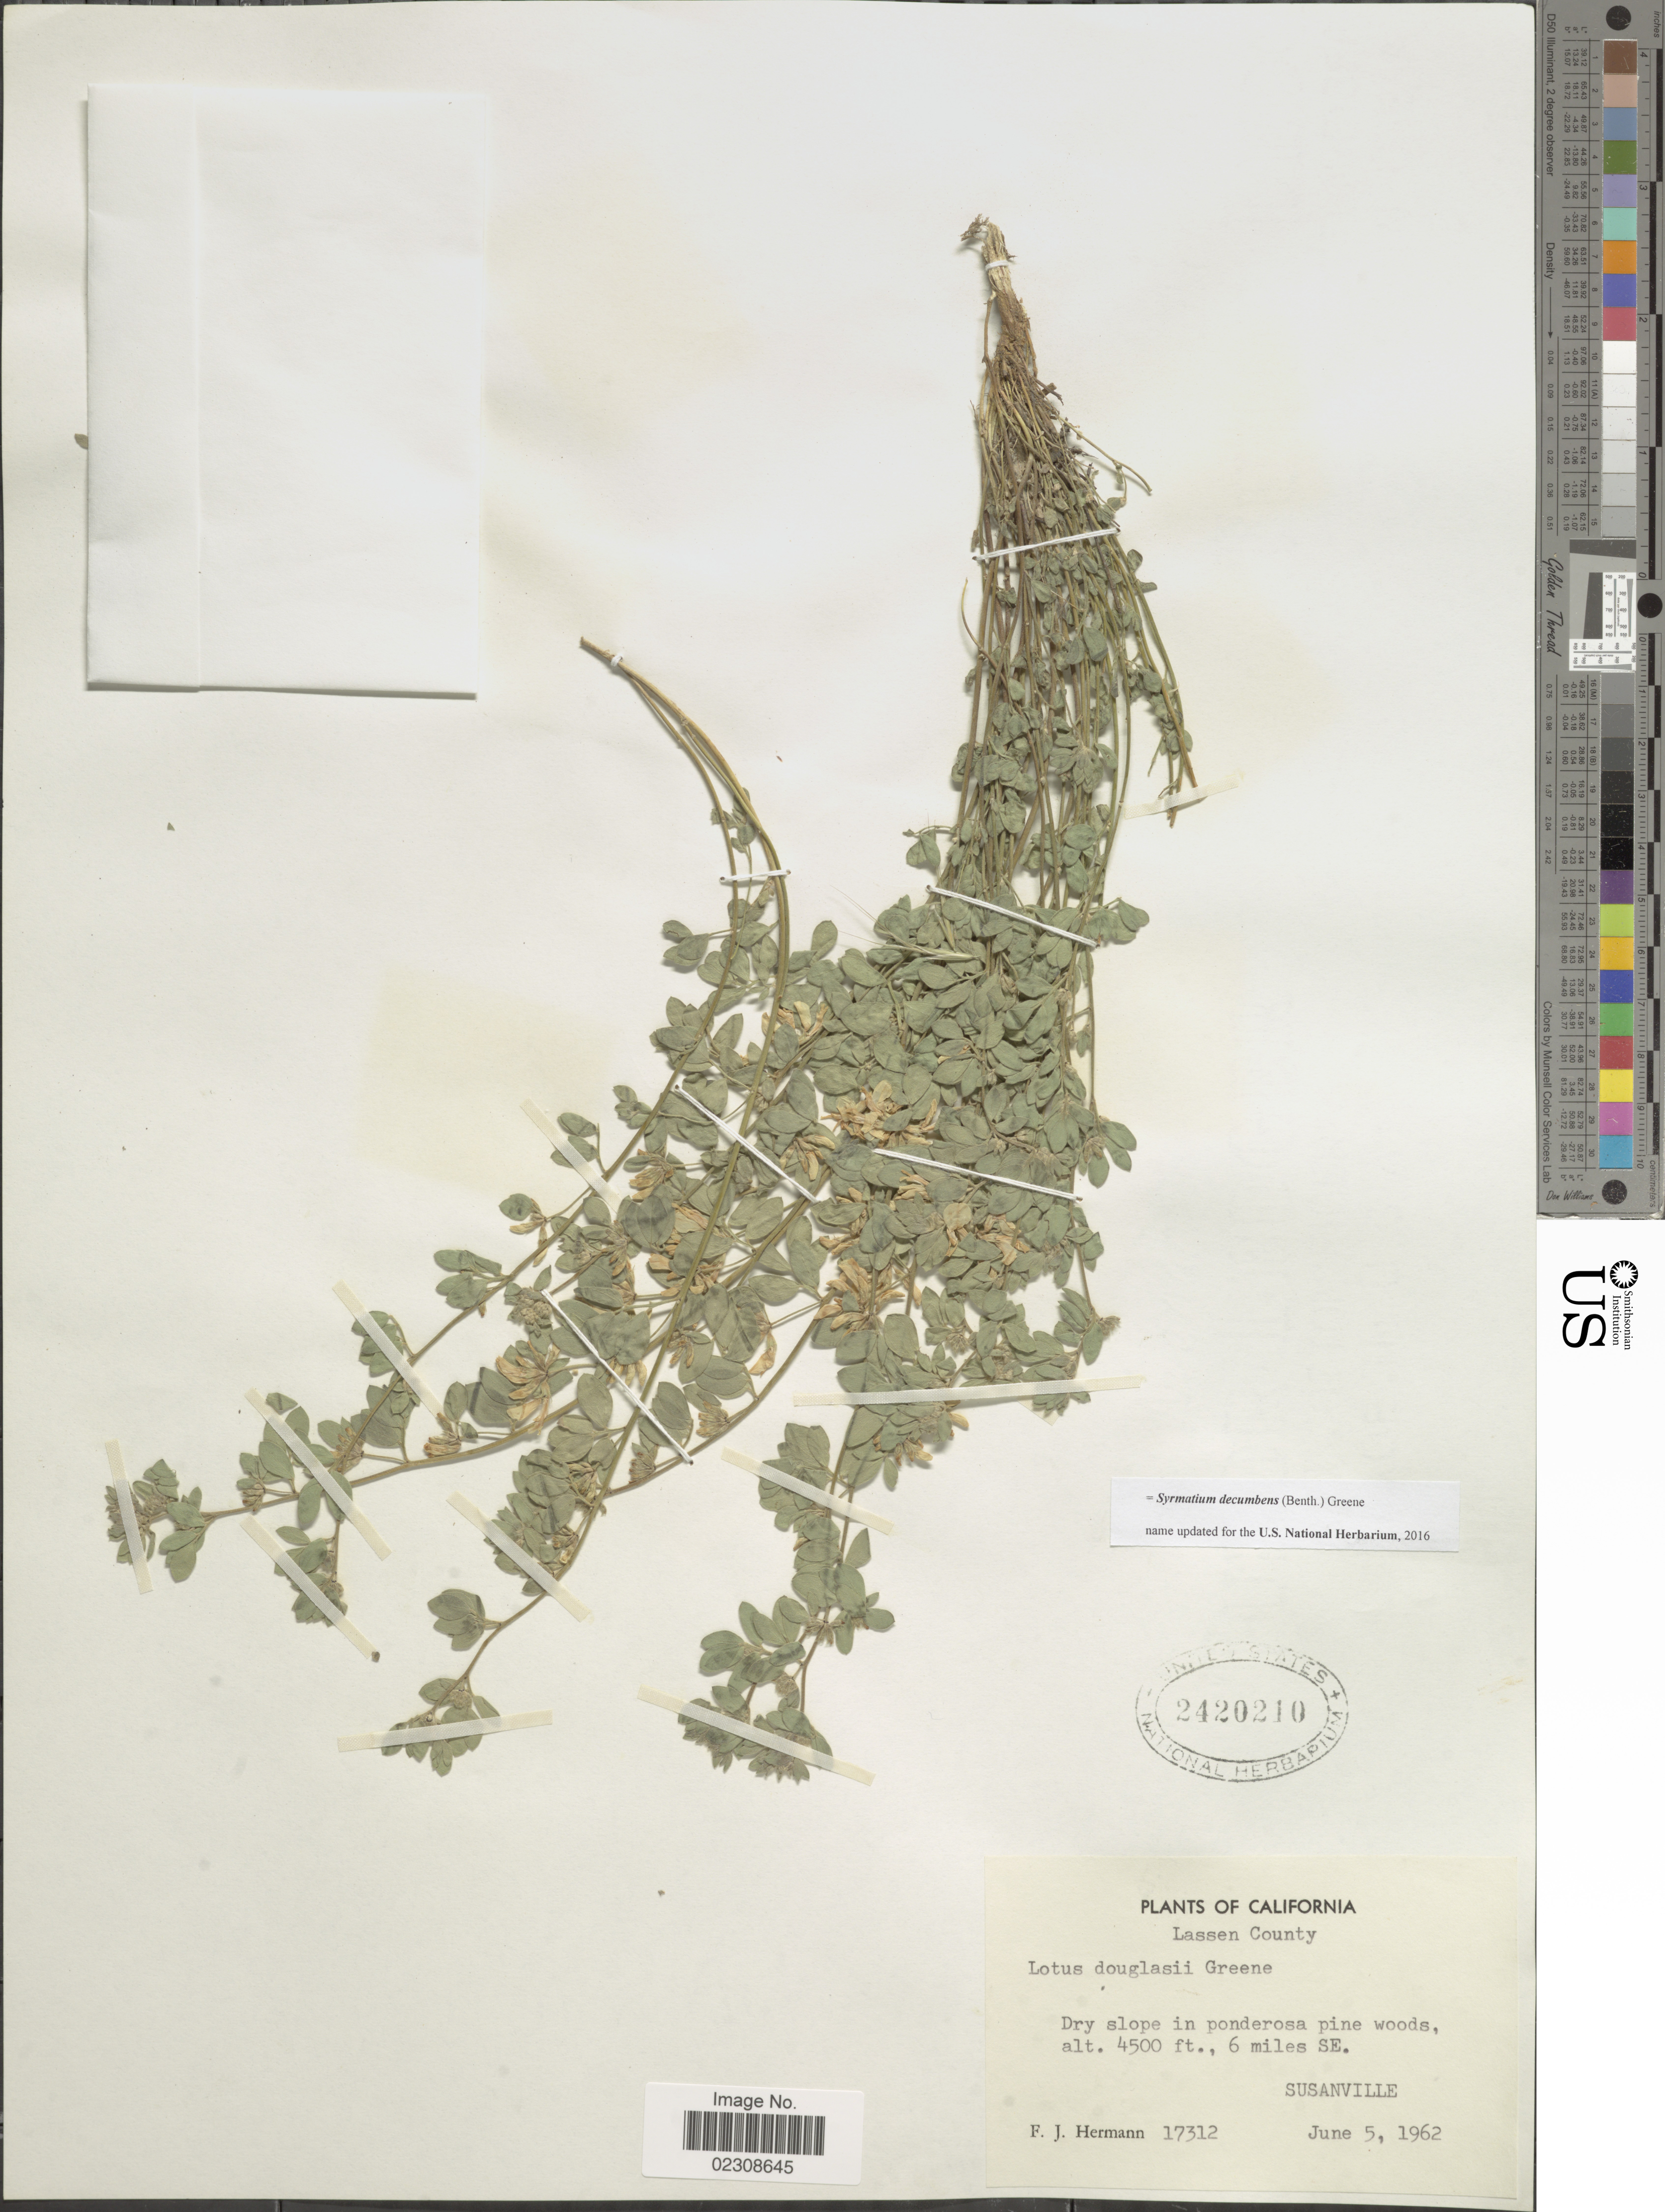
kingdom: Plantae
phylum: Tracheophyta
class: Magnoliopsida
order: Fabales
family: Fabaceae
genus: Syrmatium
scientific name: Syrmatium decumbens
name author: (Benth.) Greene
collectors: F. J. Hermann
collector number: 17312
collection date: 1962-06-05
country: United States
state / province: California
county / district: Lassen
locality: Lassen County. 6 miles SE. Susanville.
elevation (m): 1372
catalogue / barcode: US 2420210